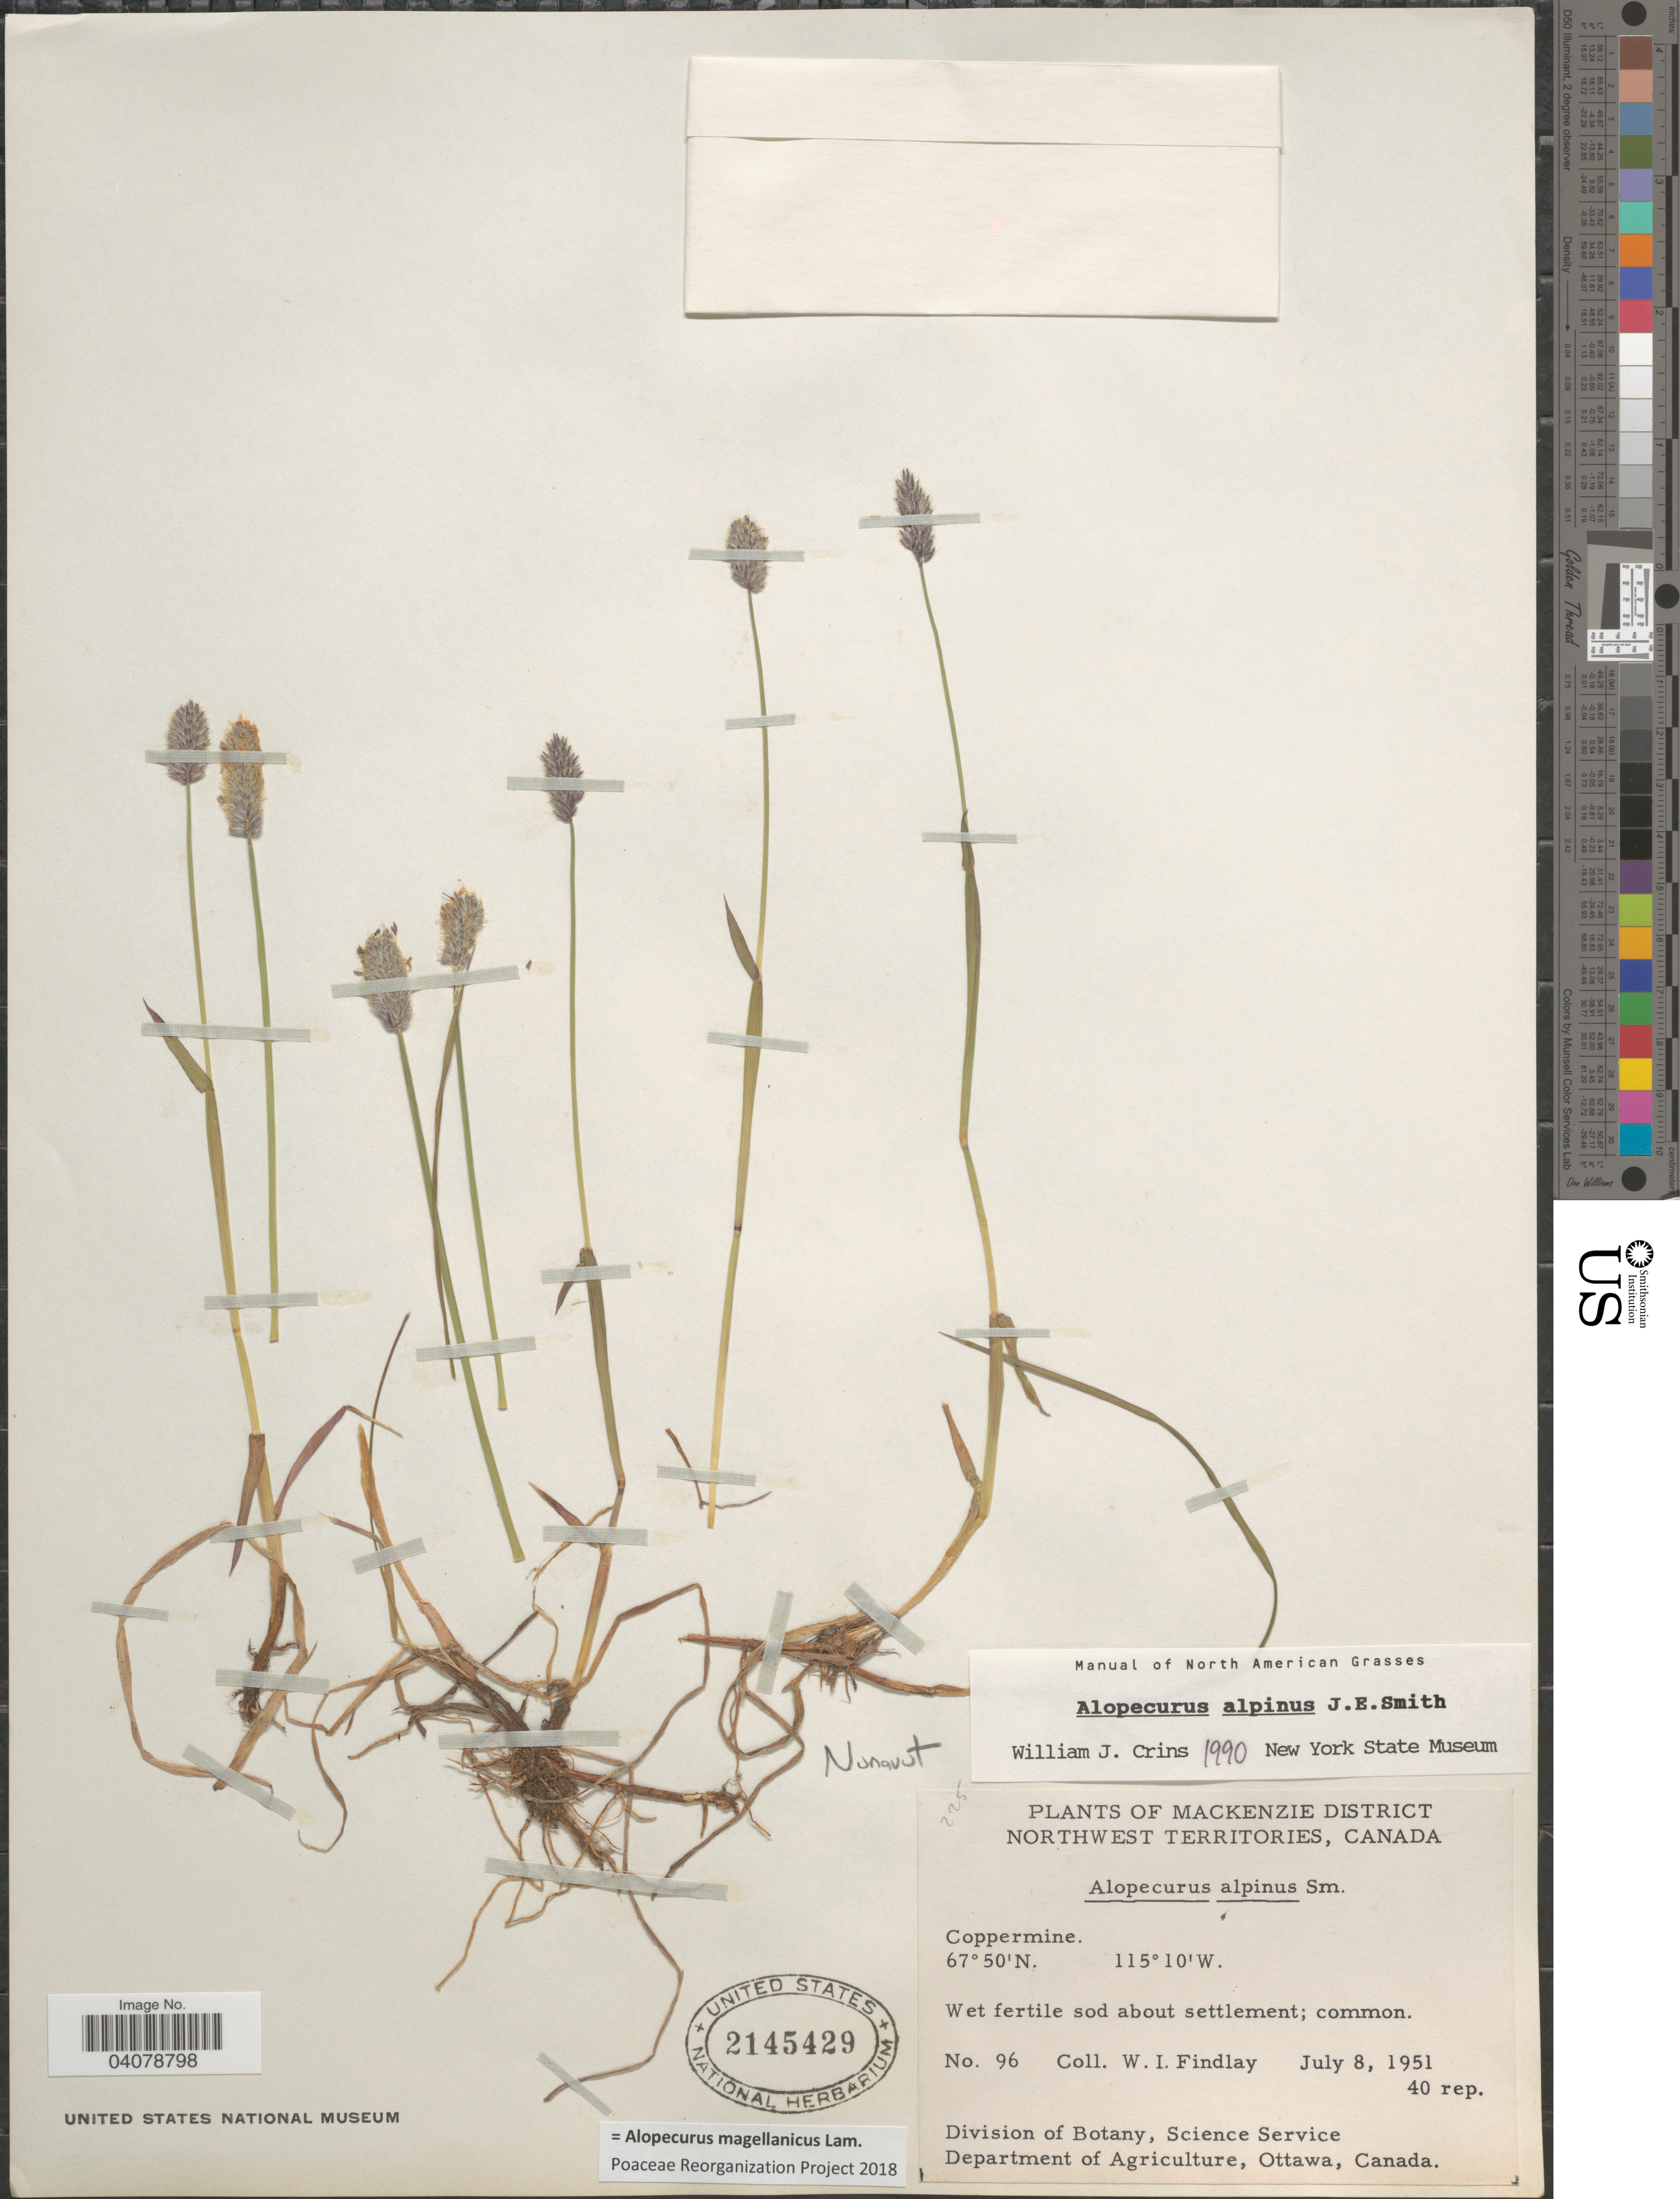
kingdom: Plantae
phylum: Tracheophyta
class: Liliopsida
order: Poales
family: Poaceae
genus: Alopecurus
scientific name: Alopecurus magellanicus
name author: Lam.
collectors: W. Findlay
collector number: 96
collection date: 1951-07-08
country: Canada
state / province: Northwest Territories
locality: Mackenzie District. Coppermine.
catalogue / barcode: US 2145429